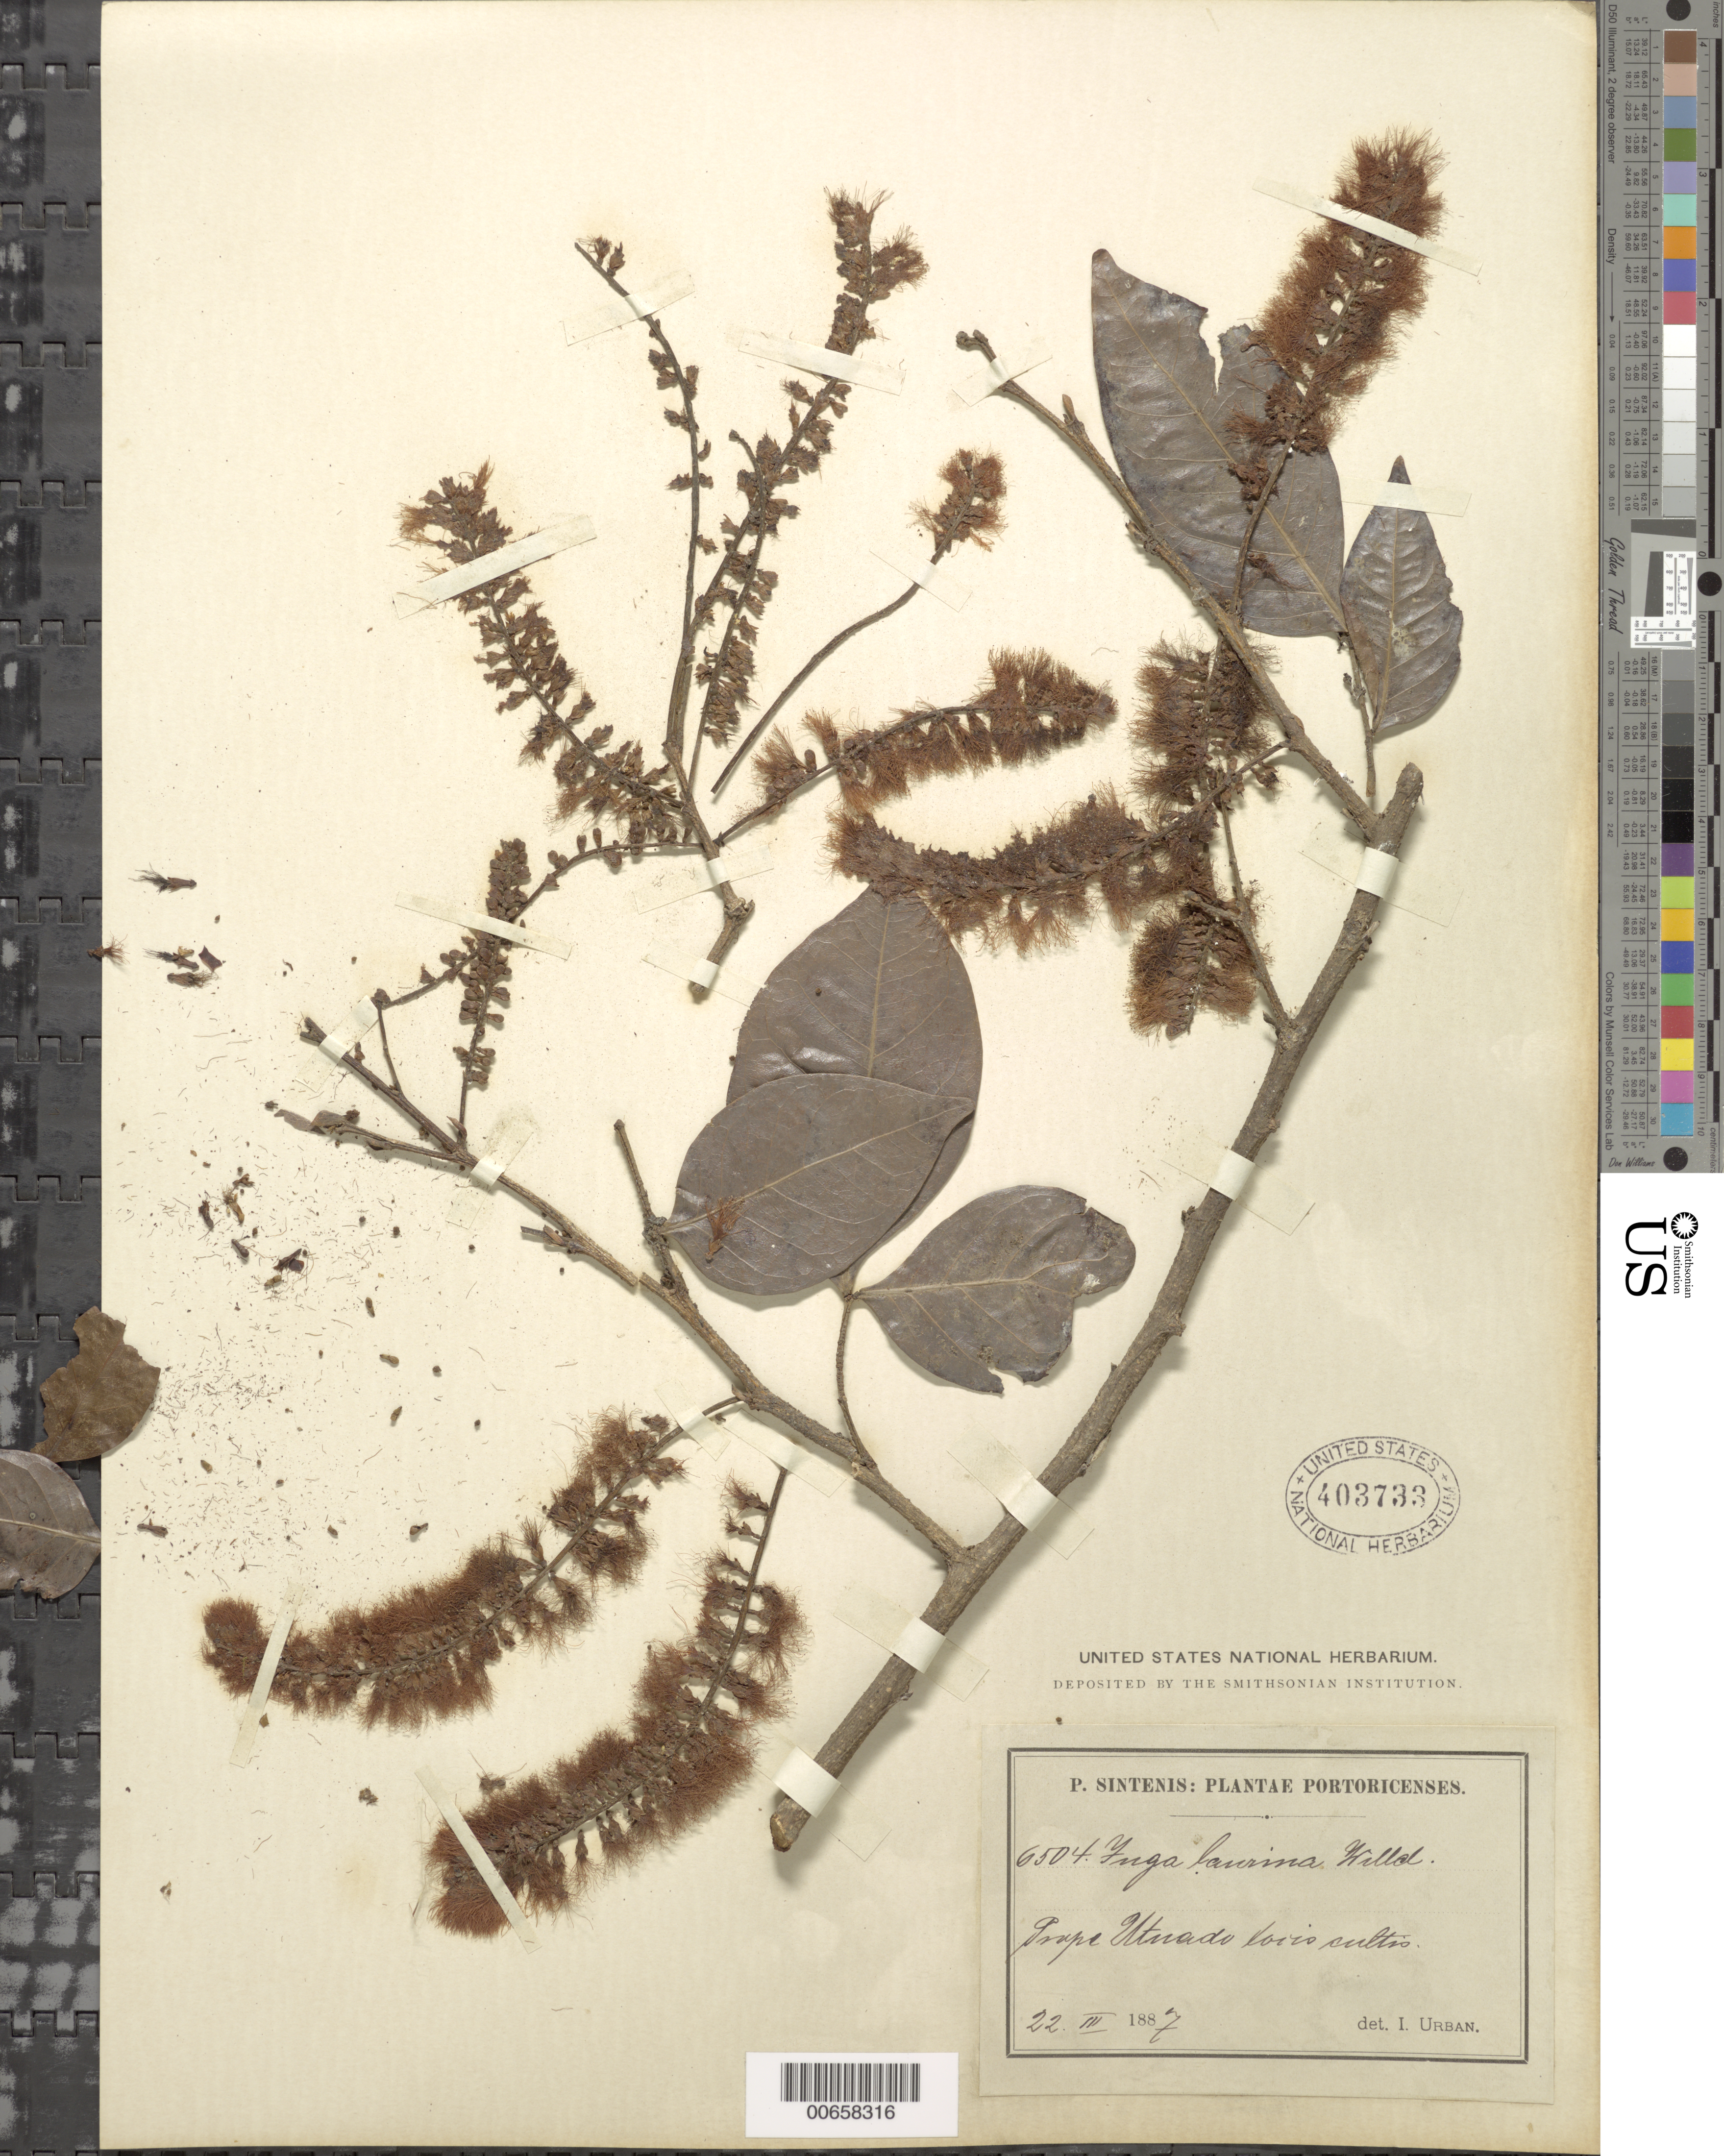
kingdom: Plantae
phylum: Tracheophyta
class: Magnoliopsida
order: Fabales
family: Fabaceae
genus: Inga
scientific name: Inga laurina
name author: (Sw.) Willd.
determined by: Urban, Ignatz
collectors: P. Sintenis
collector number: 6504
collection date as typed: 22 Mar 1887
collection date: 1887-03-22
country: Puerto Rico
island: Greater Antilles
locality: Utuado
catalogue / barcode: US 403733